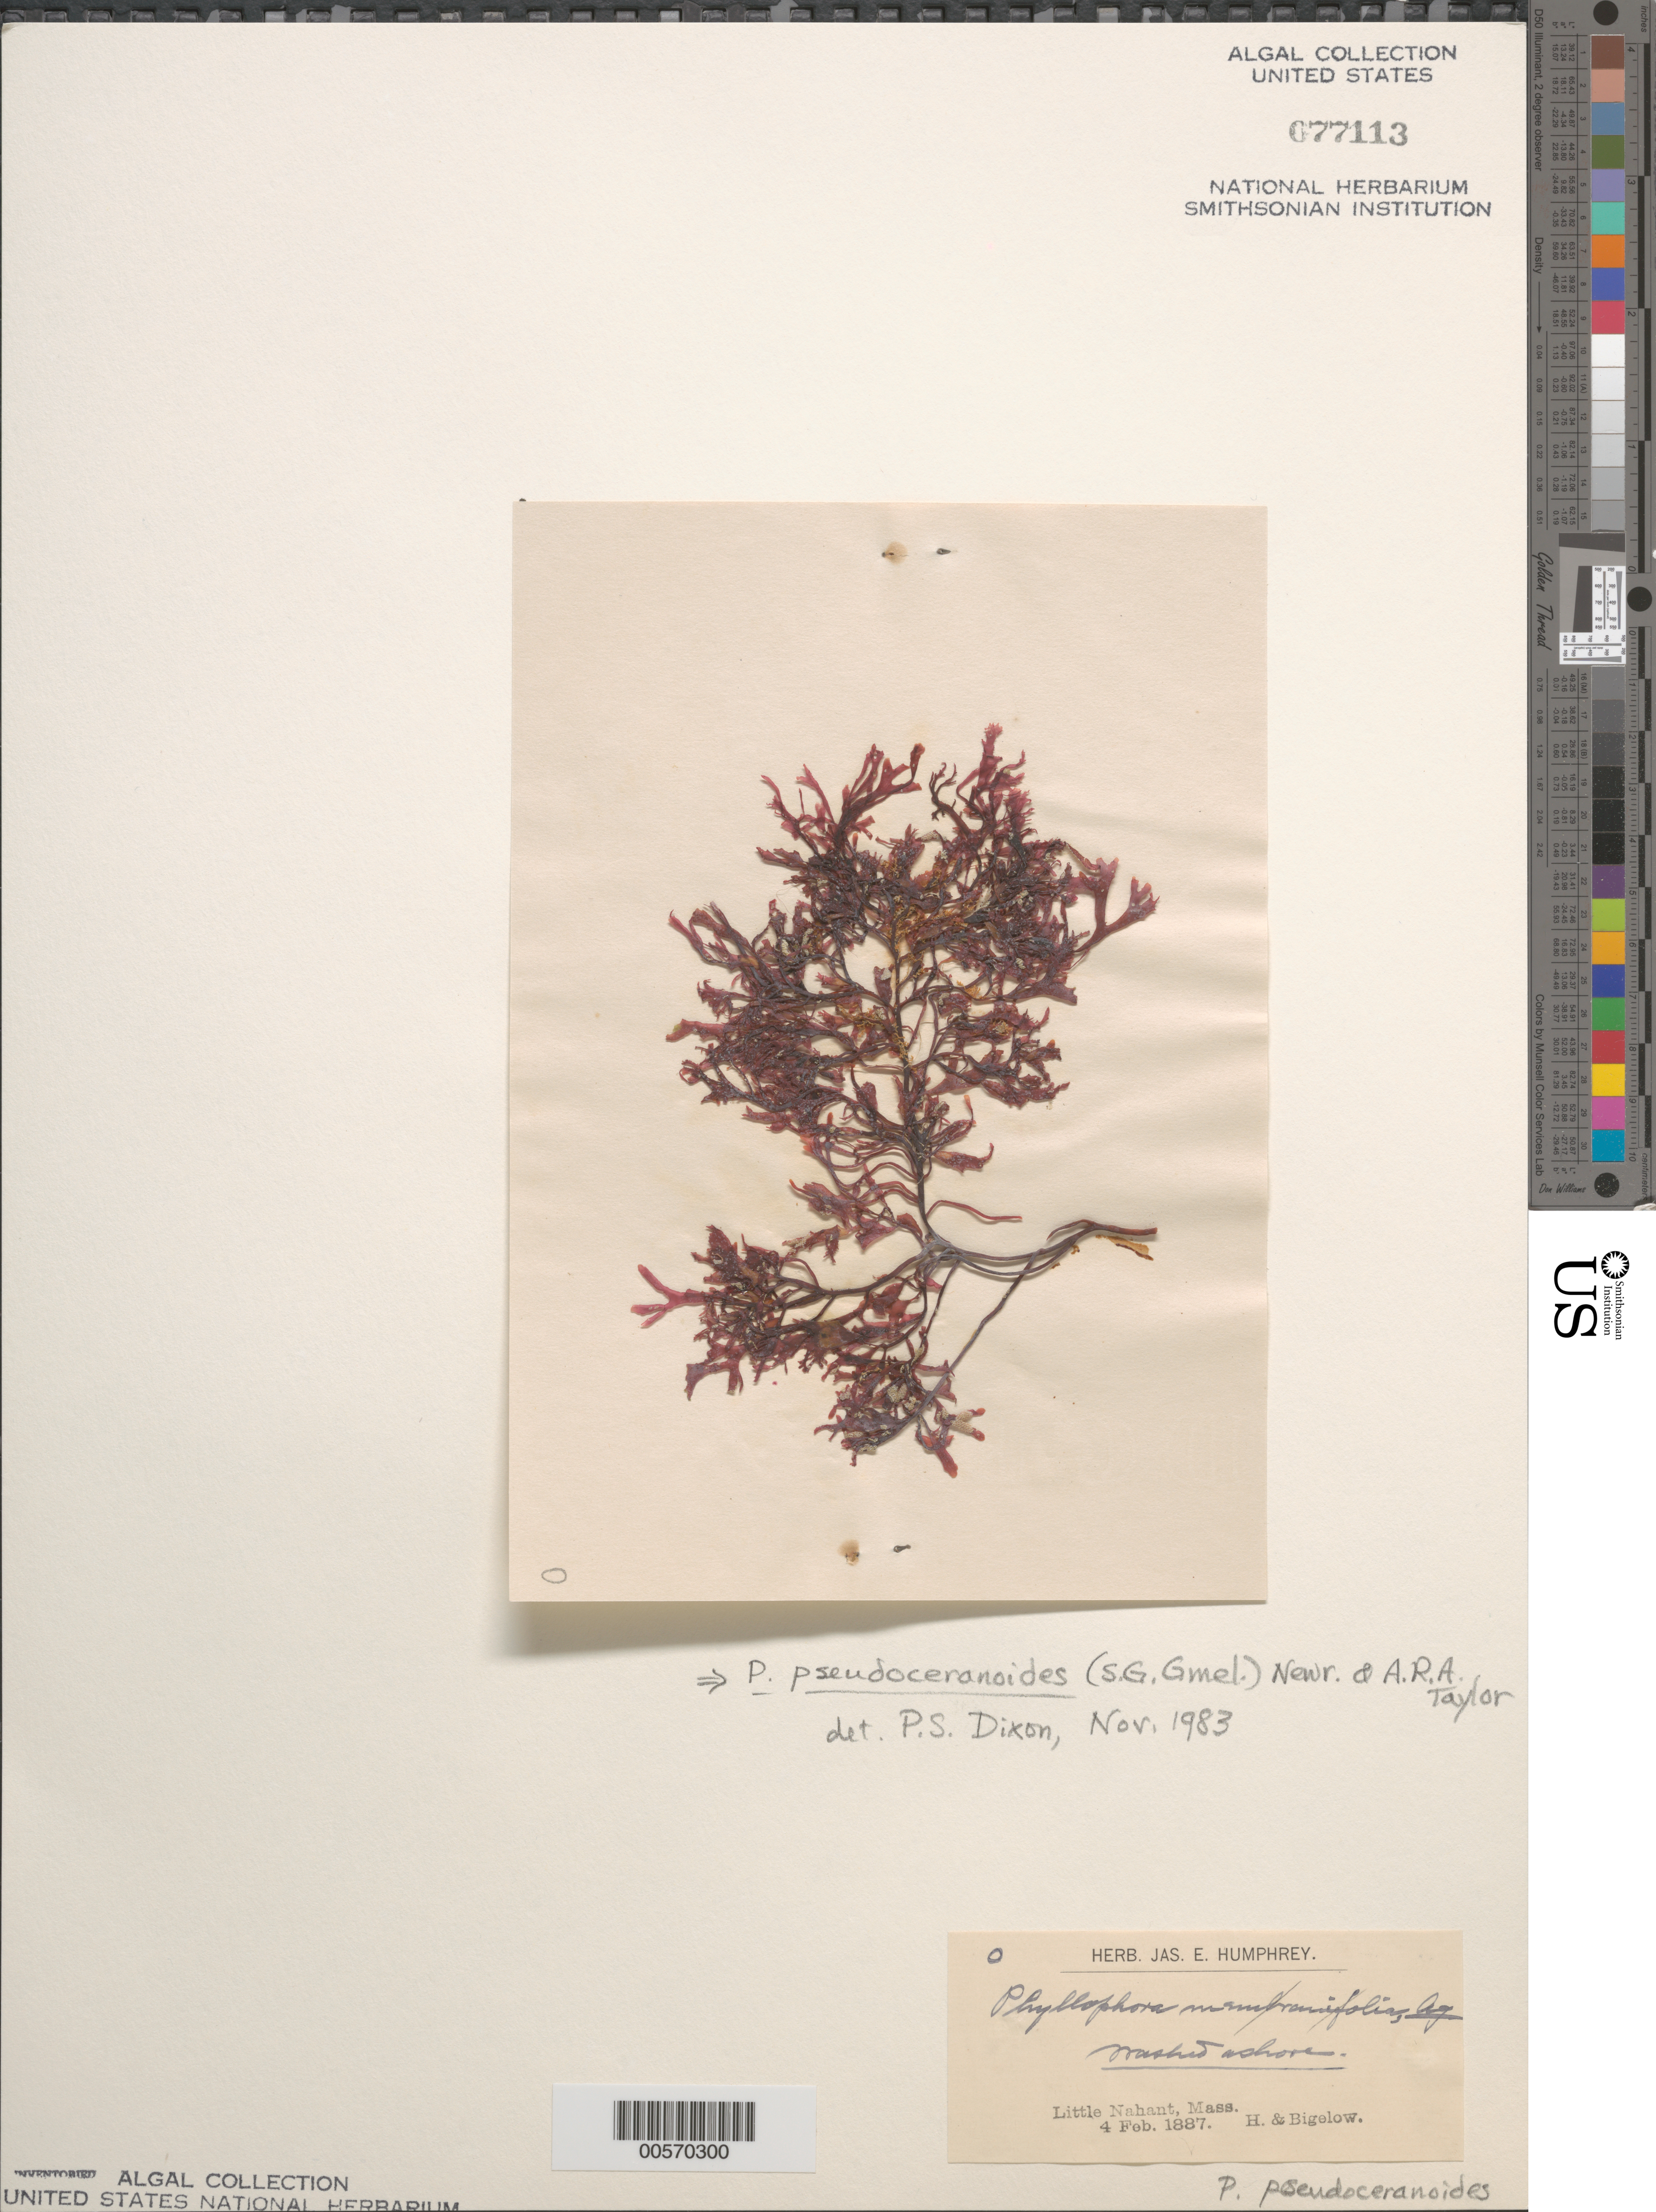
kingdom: Plantae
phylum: Rhodophyta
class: Florideophyceae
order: Gigartinales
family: Phyllophoraceae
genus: Phyllophora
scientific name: Phyllophora pseudoceranoides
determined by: Dixon, P. S.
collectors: J. Humphrey & R. Bigelow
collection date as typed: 04 Feb 1887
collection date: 1887-02-04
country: United States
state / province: Massachusetts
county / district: Essex County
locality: Little Nahant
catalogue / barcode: US 77113